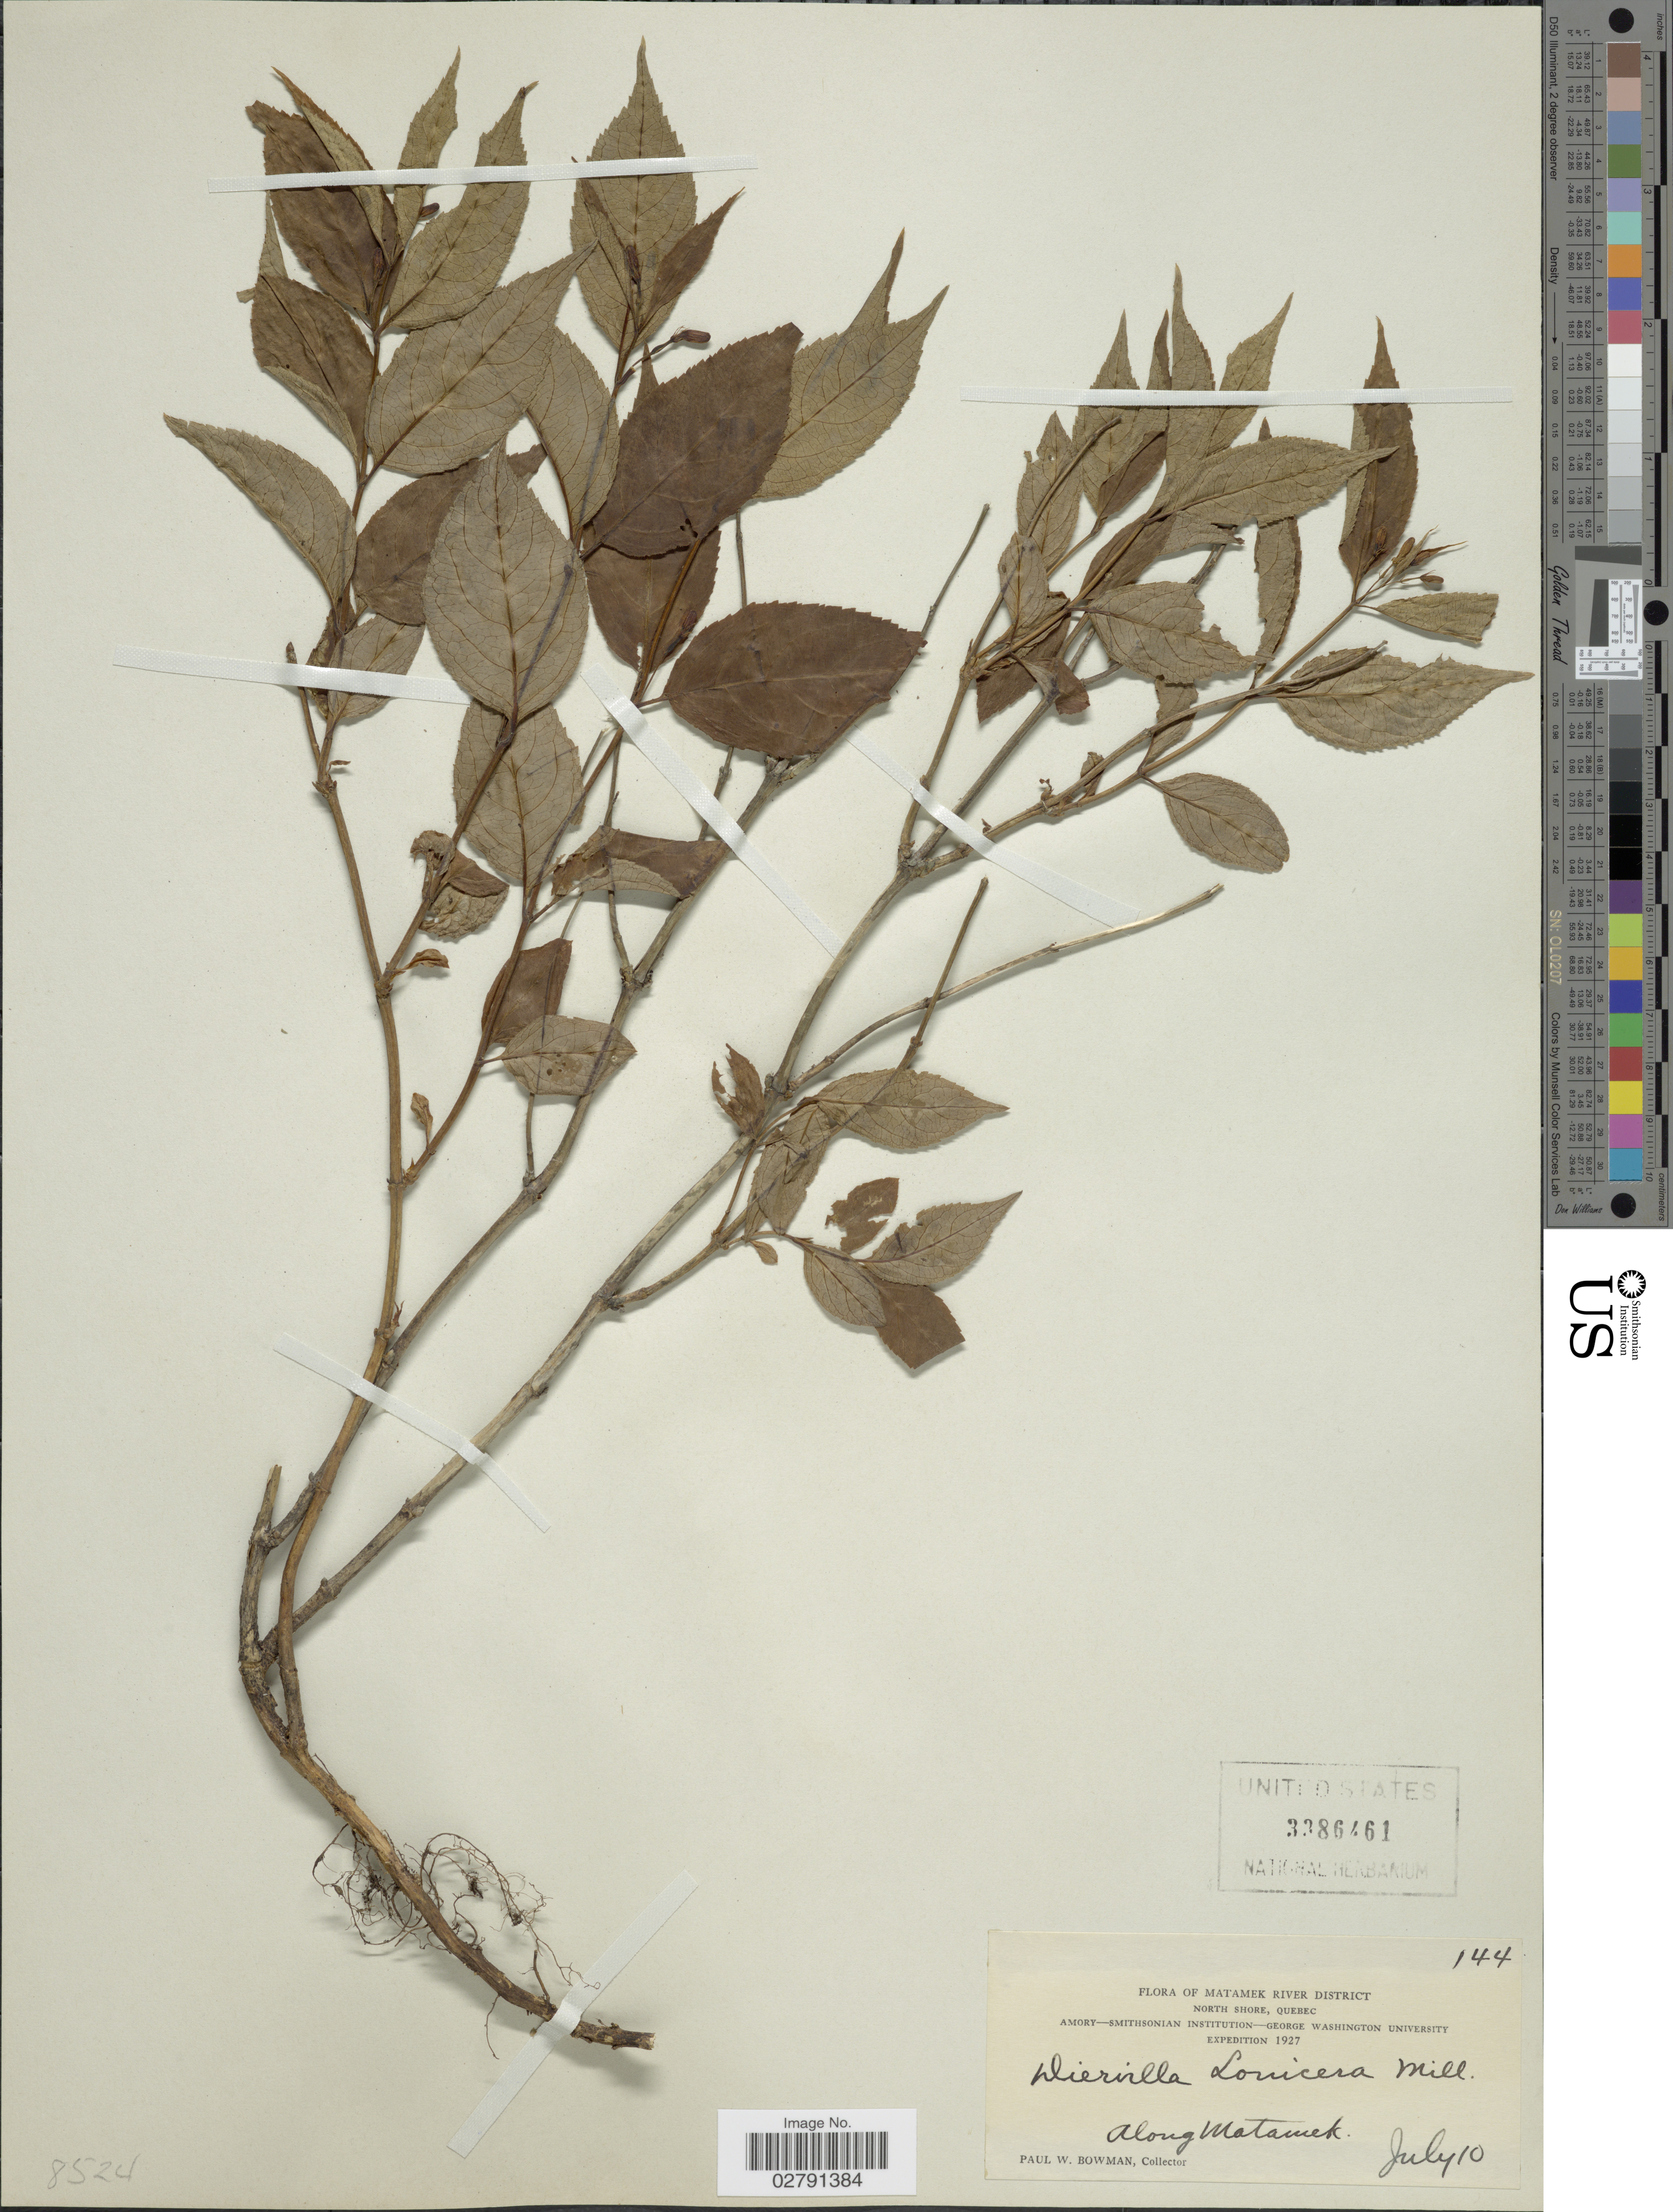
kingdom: Plantae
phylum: Tracheophyta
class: Magnoliopsida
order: Dipsacales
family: Caprifoliaceae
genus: Diervilla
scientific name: Diervilla lonicera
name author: Mill.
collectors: P. Bowman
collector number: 144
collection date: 1927-07-10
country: Canada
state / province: Quebec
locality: Matamek River District, North Shore, Along Matamek.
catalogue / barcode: US 3386461